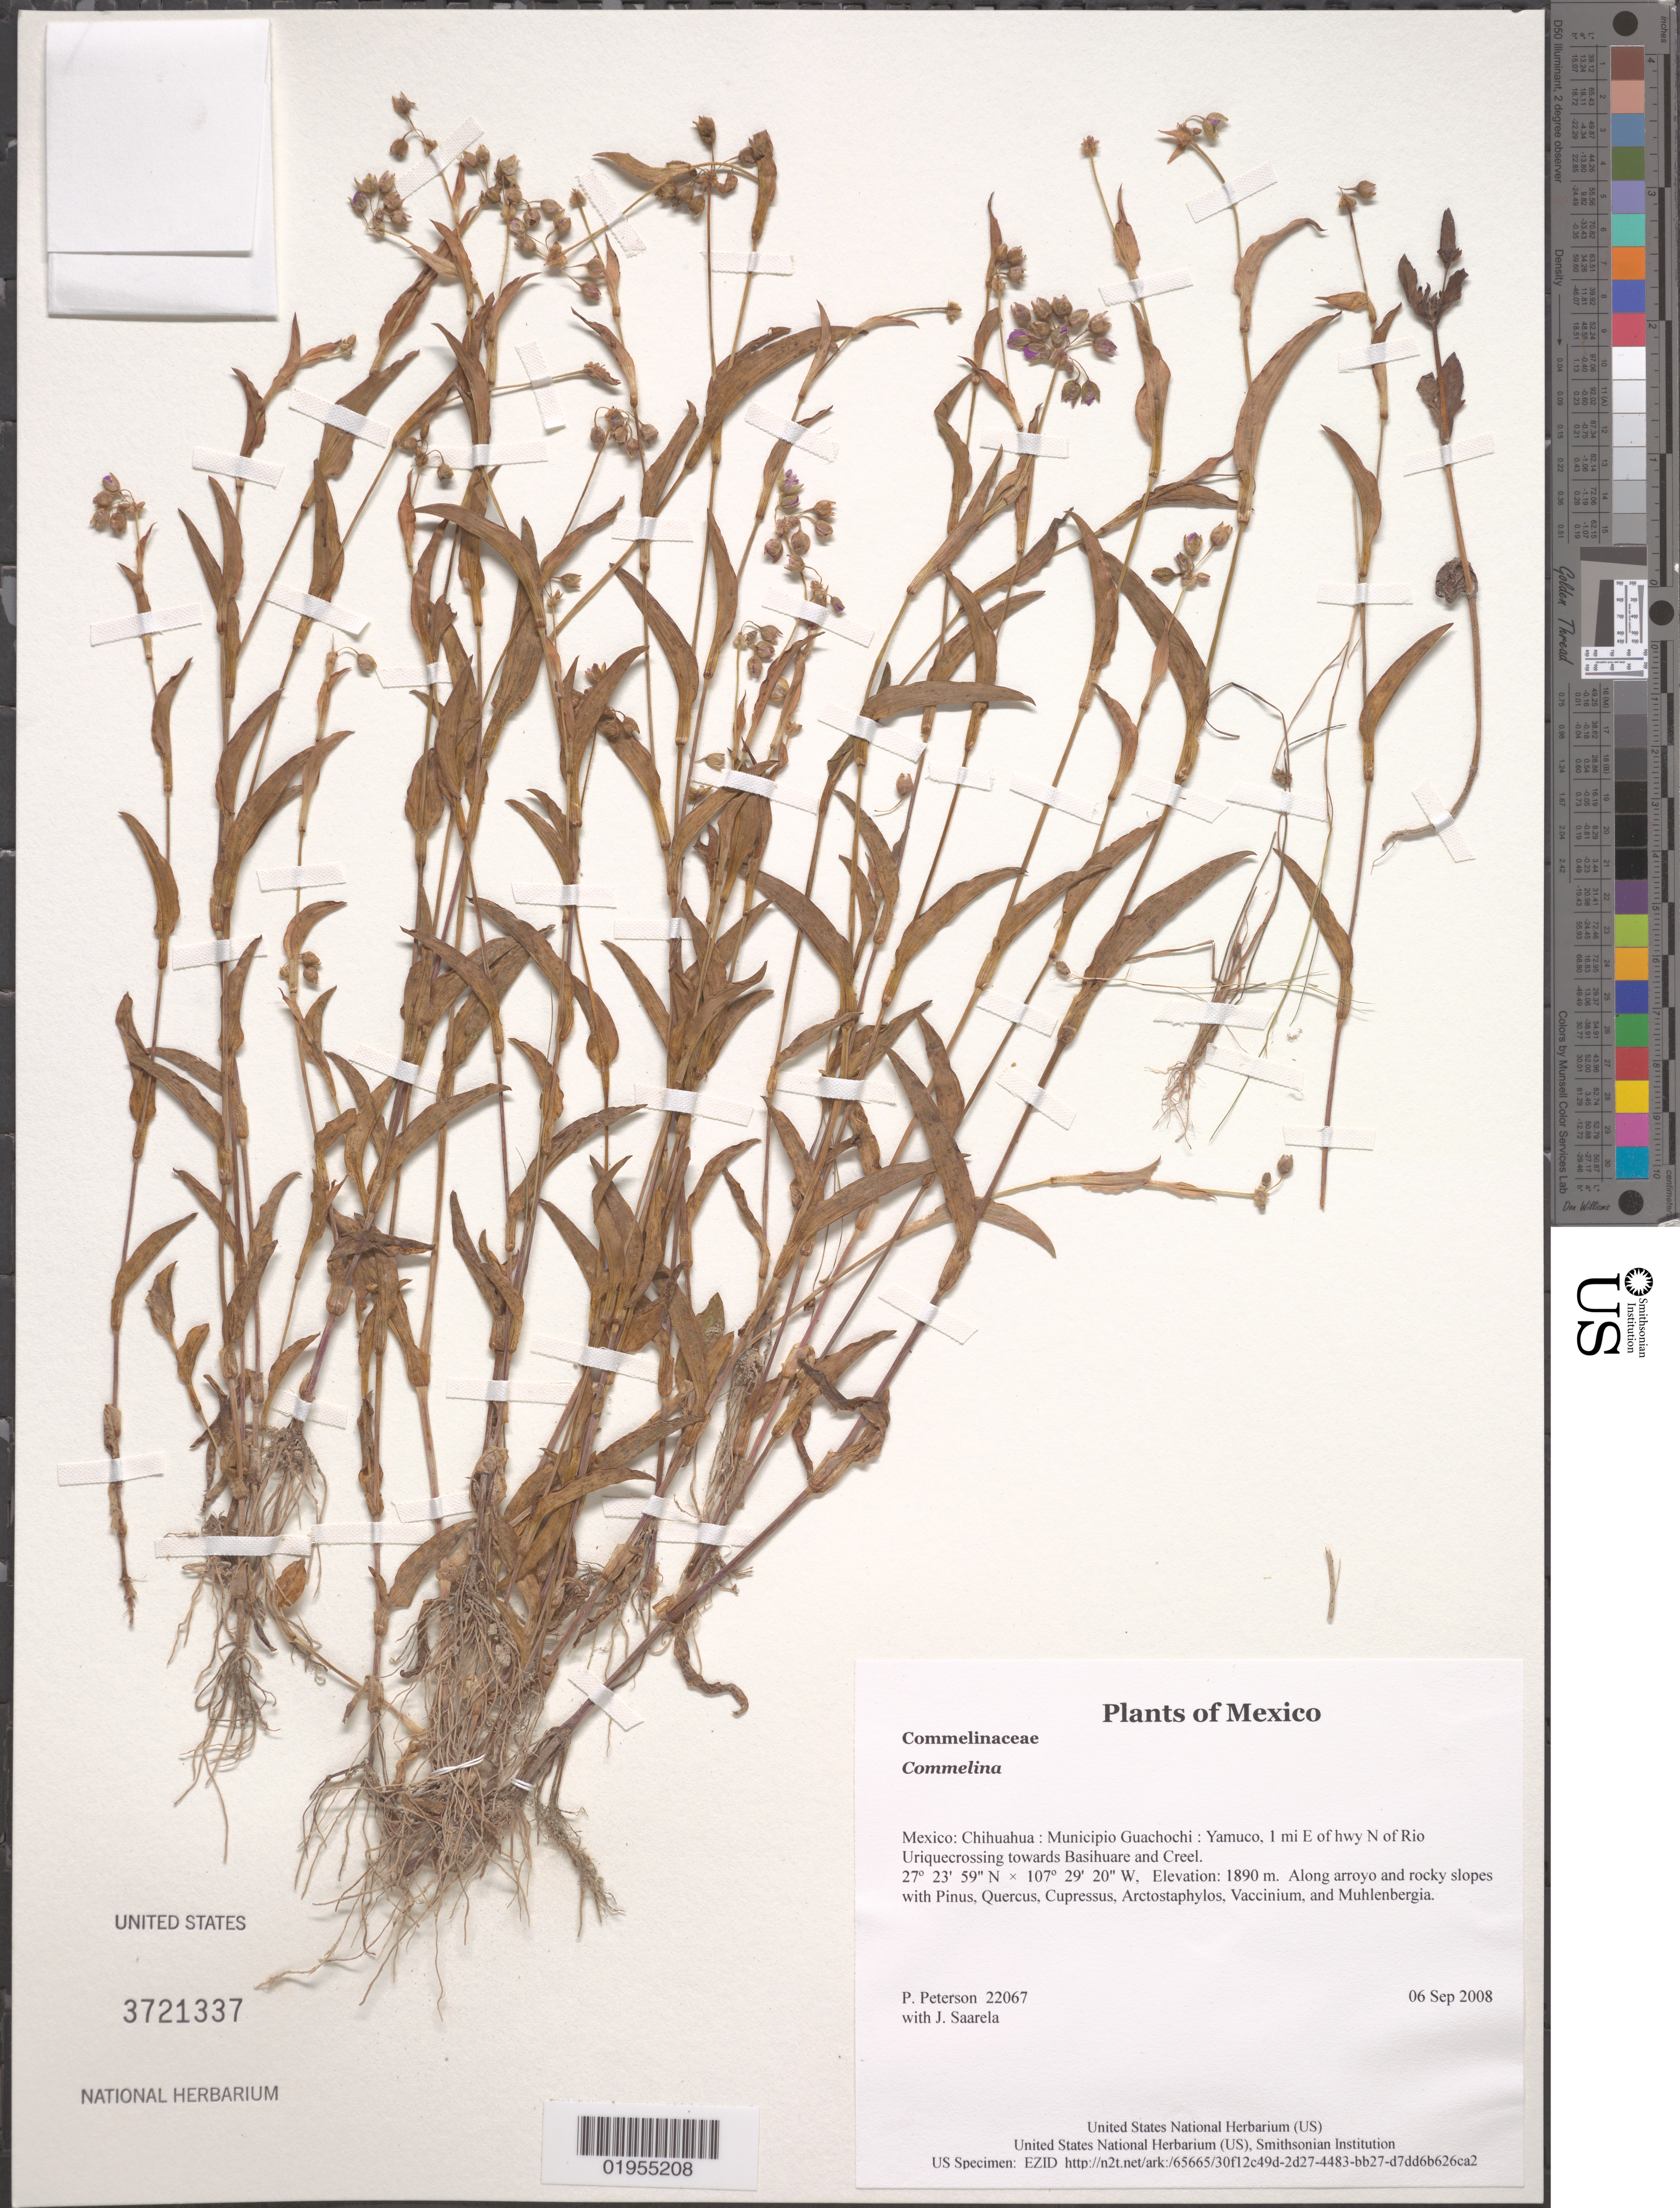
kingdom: Plantae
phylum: Tracheophyta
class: Liliopsida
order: Commelinales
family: Commelinaceae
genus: Commelina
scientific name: Commelina sp.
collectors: P. M. Peterson & J. Saarela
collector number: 22067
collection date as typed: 06 Sep 2008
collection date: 2008-09-06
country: Mexico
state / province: Chihuahua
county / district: Municipio Guachochi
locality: Yamuco, 1 mi E of hwy N of Rio Uriquecrossing towards Basihuare and Creel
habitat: Along arroyo and rocky slopes with Pinus, Quercus, Cupressus, Arctostaphylos, Vaccinium, and Muhlenbergia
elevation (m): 1890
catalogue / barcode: US 3721337